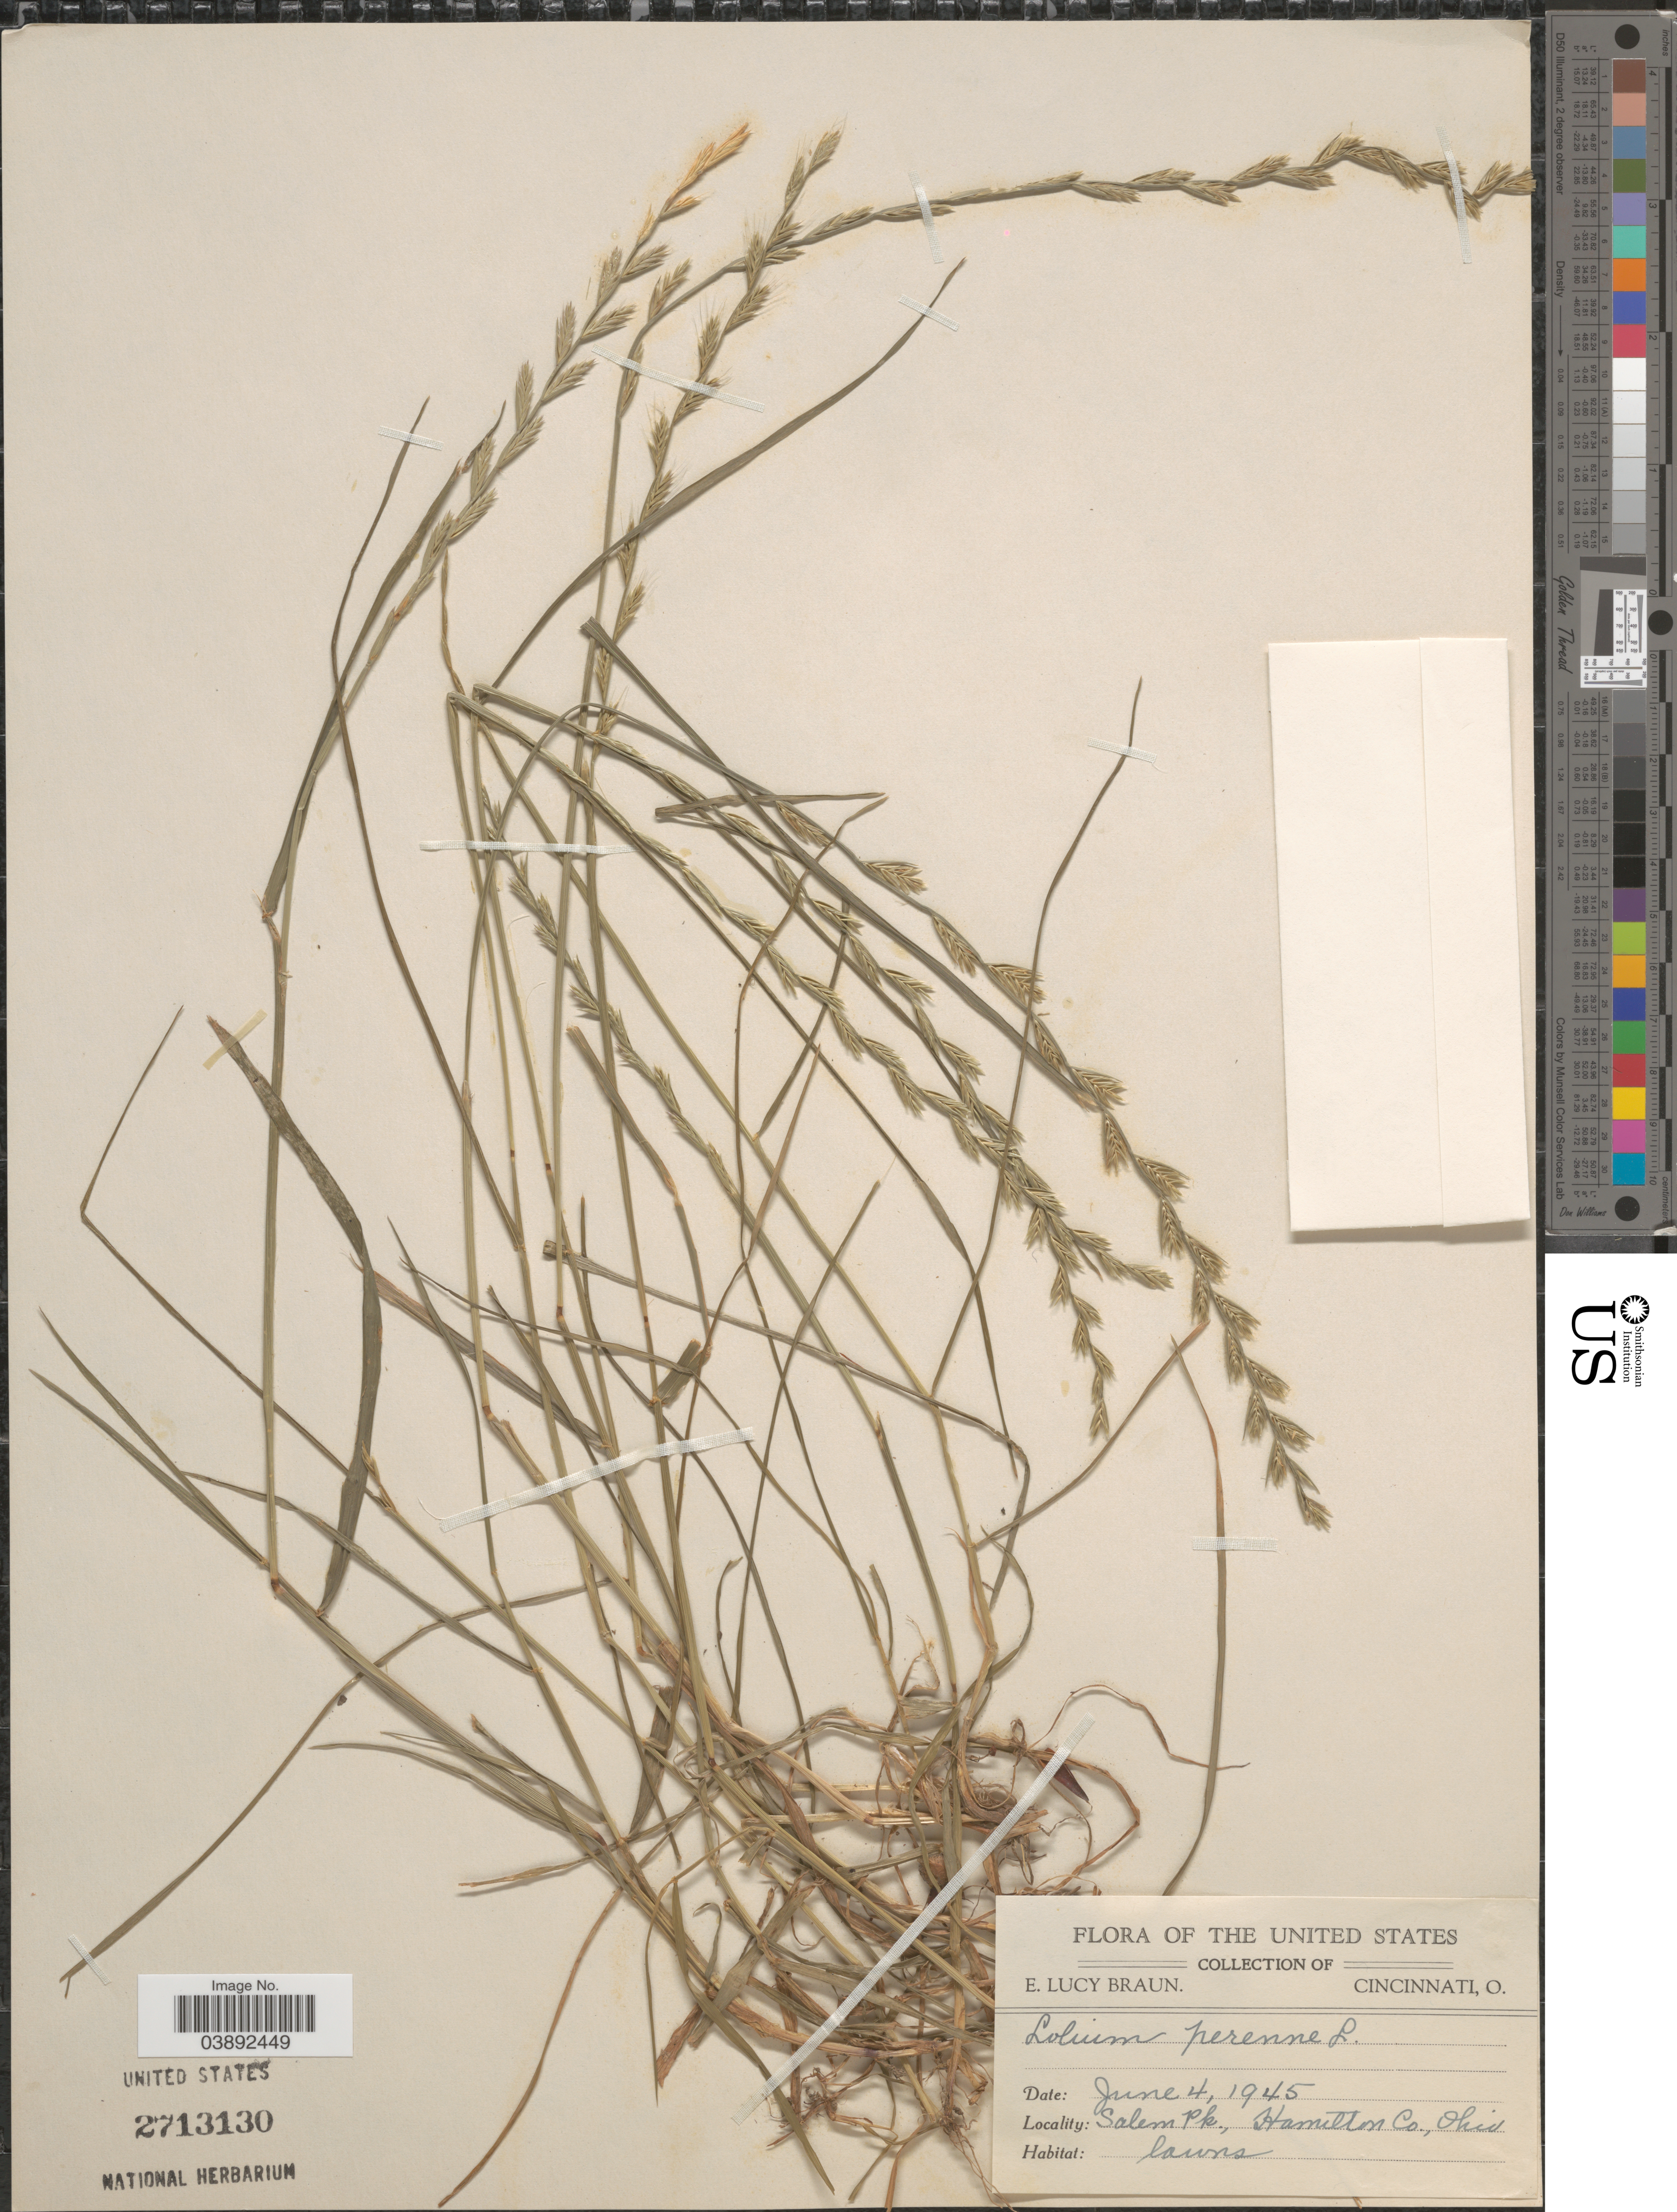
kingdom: Plantae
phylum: Tracheophyta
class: Liliopsida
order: Poales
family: Poaceae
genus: Lolium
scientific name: Lolium perenne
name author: L.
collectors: E. L. Braun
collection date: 1945-06-04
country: United States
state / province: Ohio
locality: Salem Pk., Hamilton Co.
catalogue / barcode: US 2713130